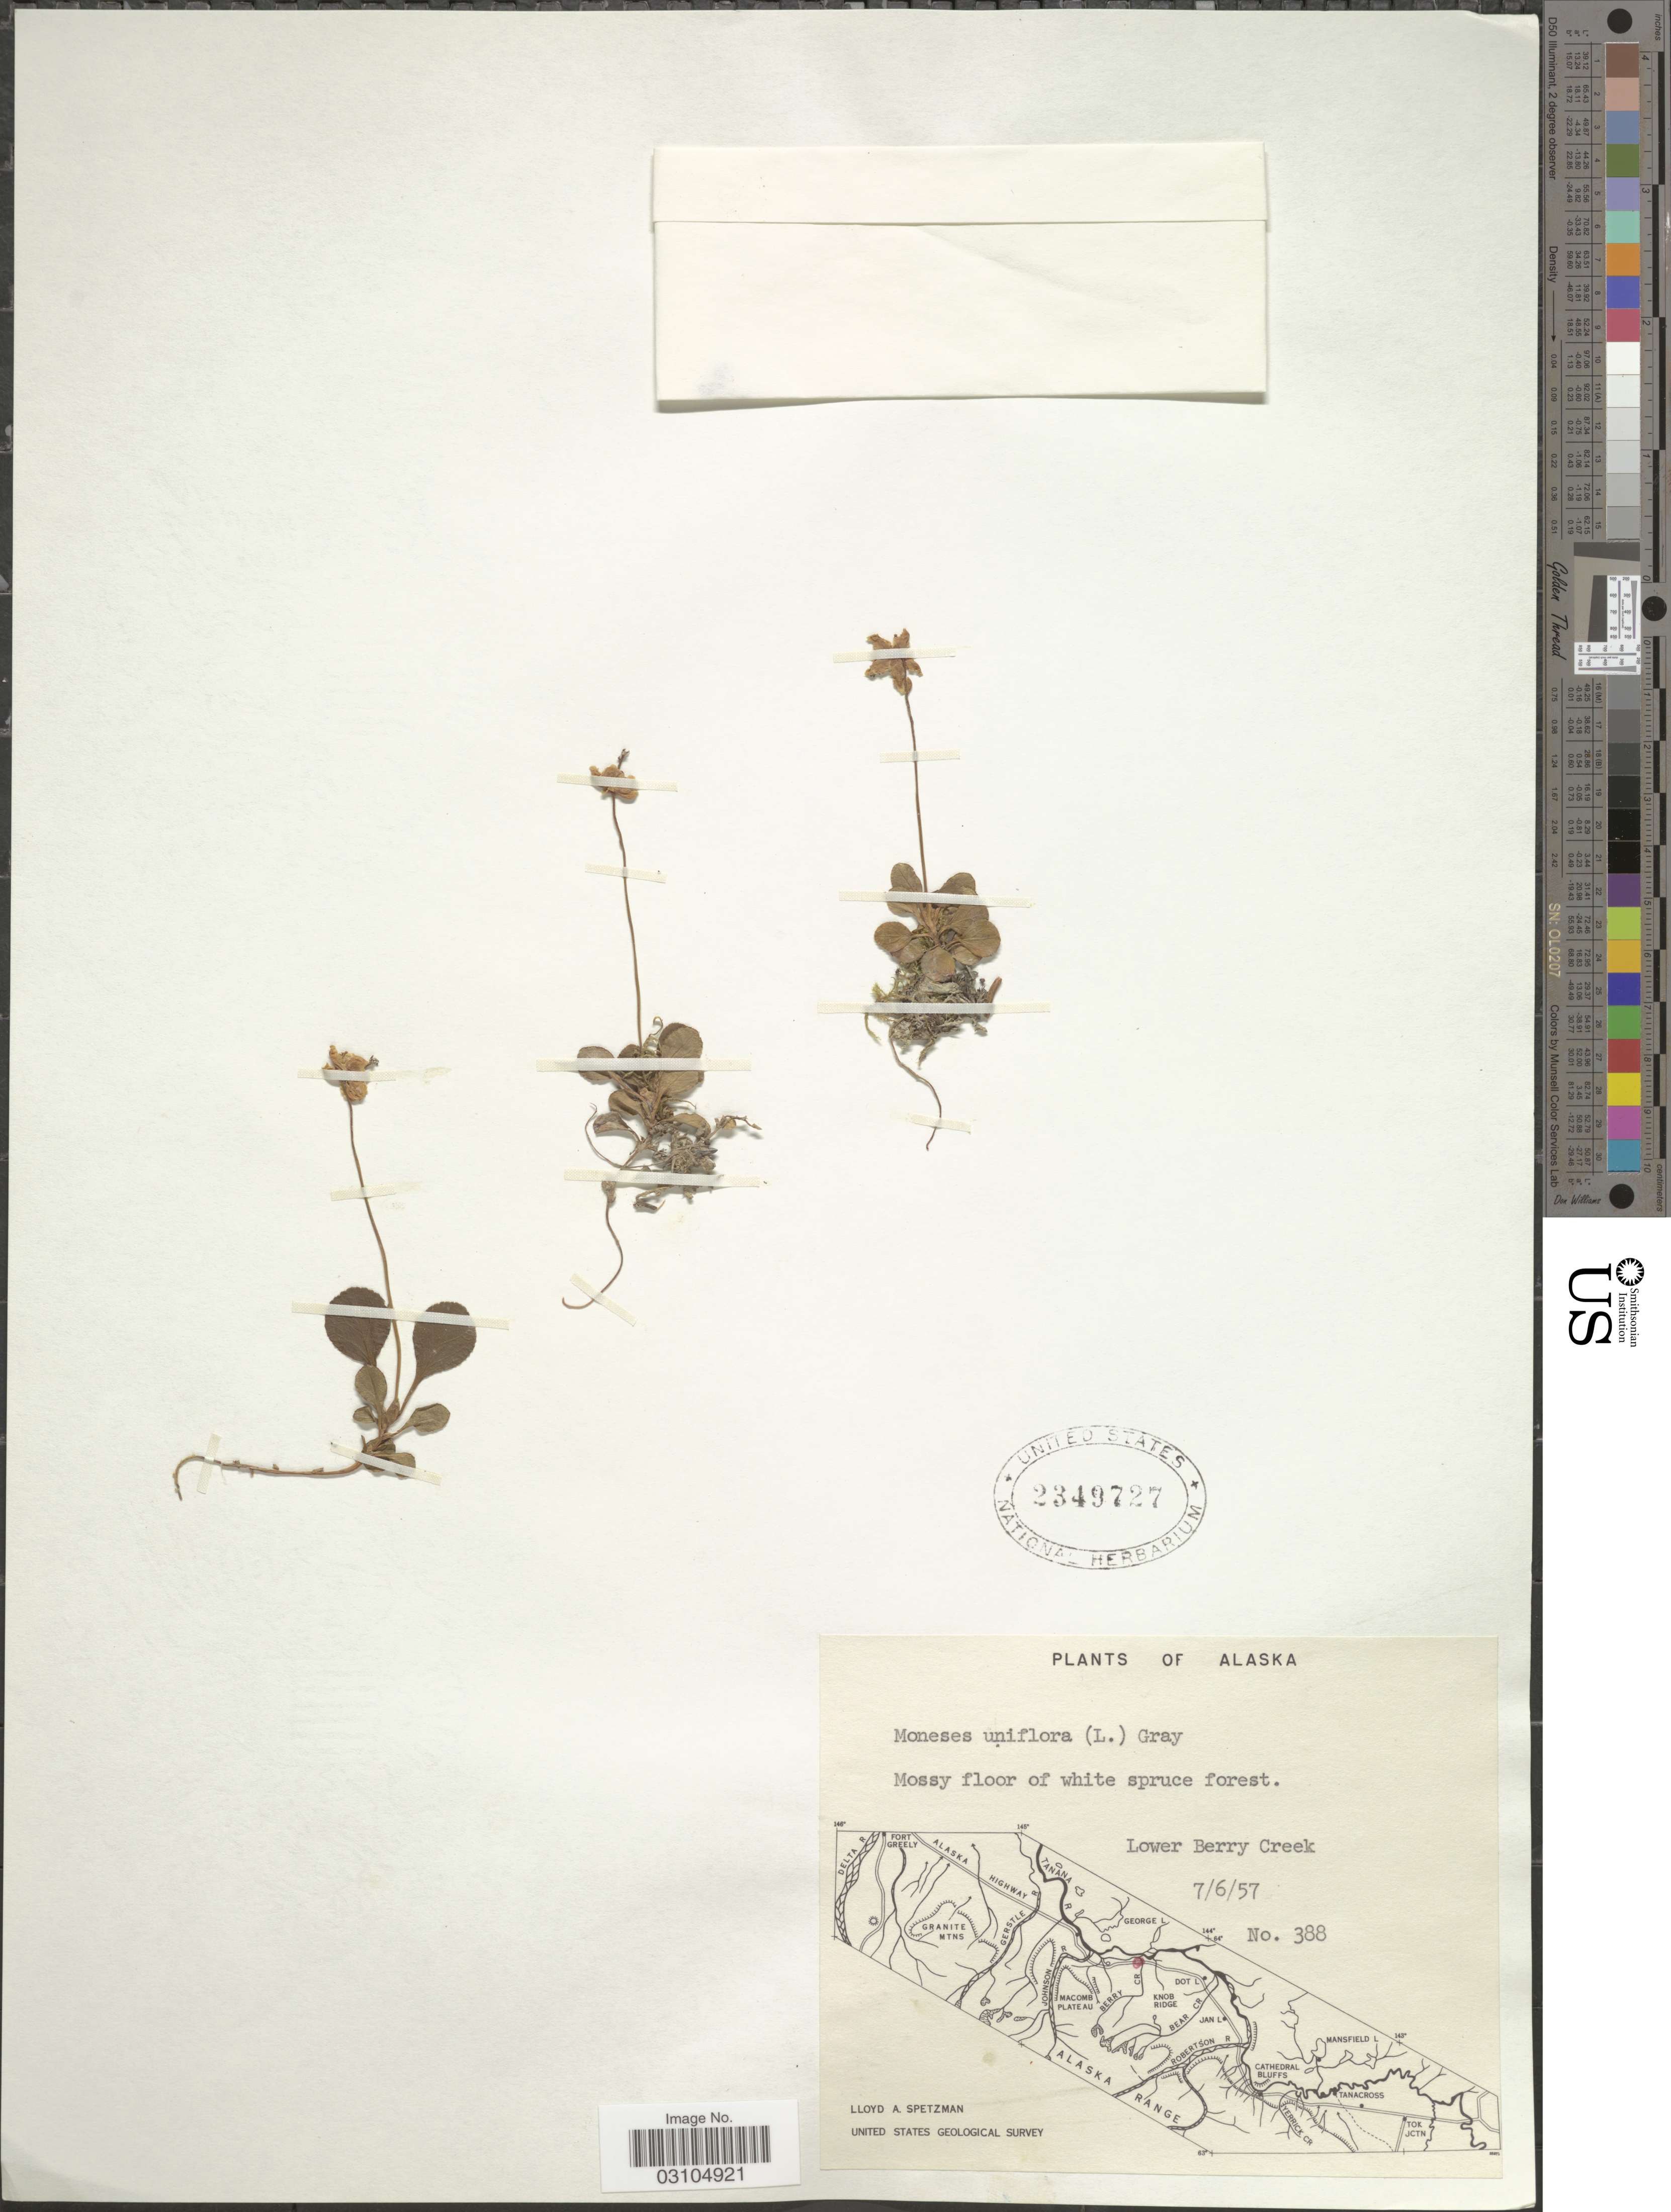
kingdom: Plantae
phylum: Tracheophyta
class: Magnoliopsida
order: Ericales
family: Ericaceae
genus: Moneses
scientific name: Moneses uniflora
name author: (L.) A. Gray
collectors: L. Spetzman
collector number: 388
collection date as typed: Transcribed d/m/y: 6/7/57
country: United States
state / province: Alaska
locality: Lower Berry Creek.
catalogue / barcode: US 2349727